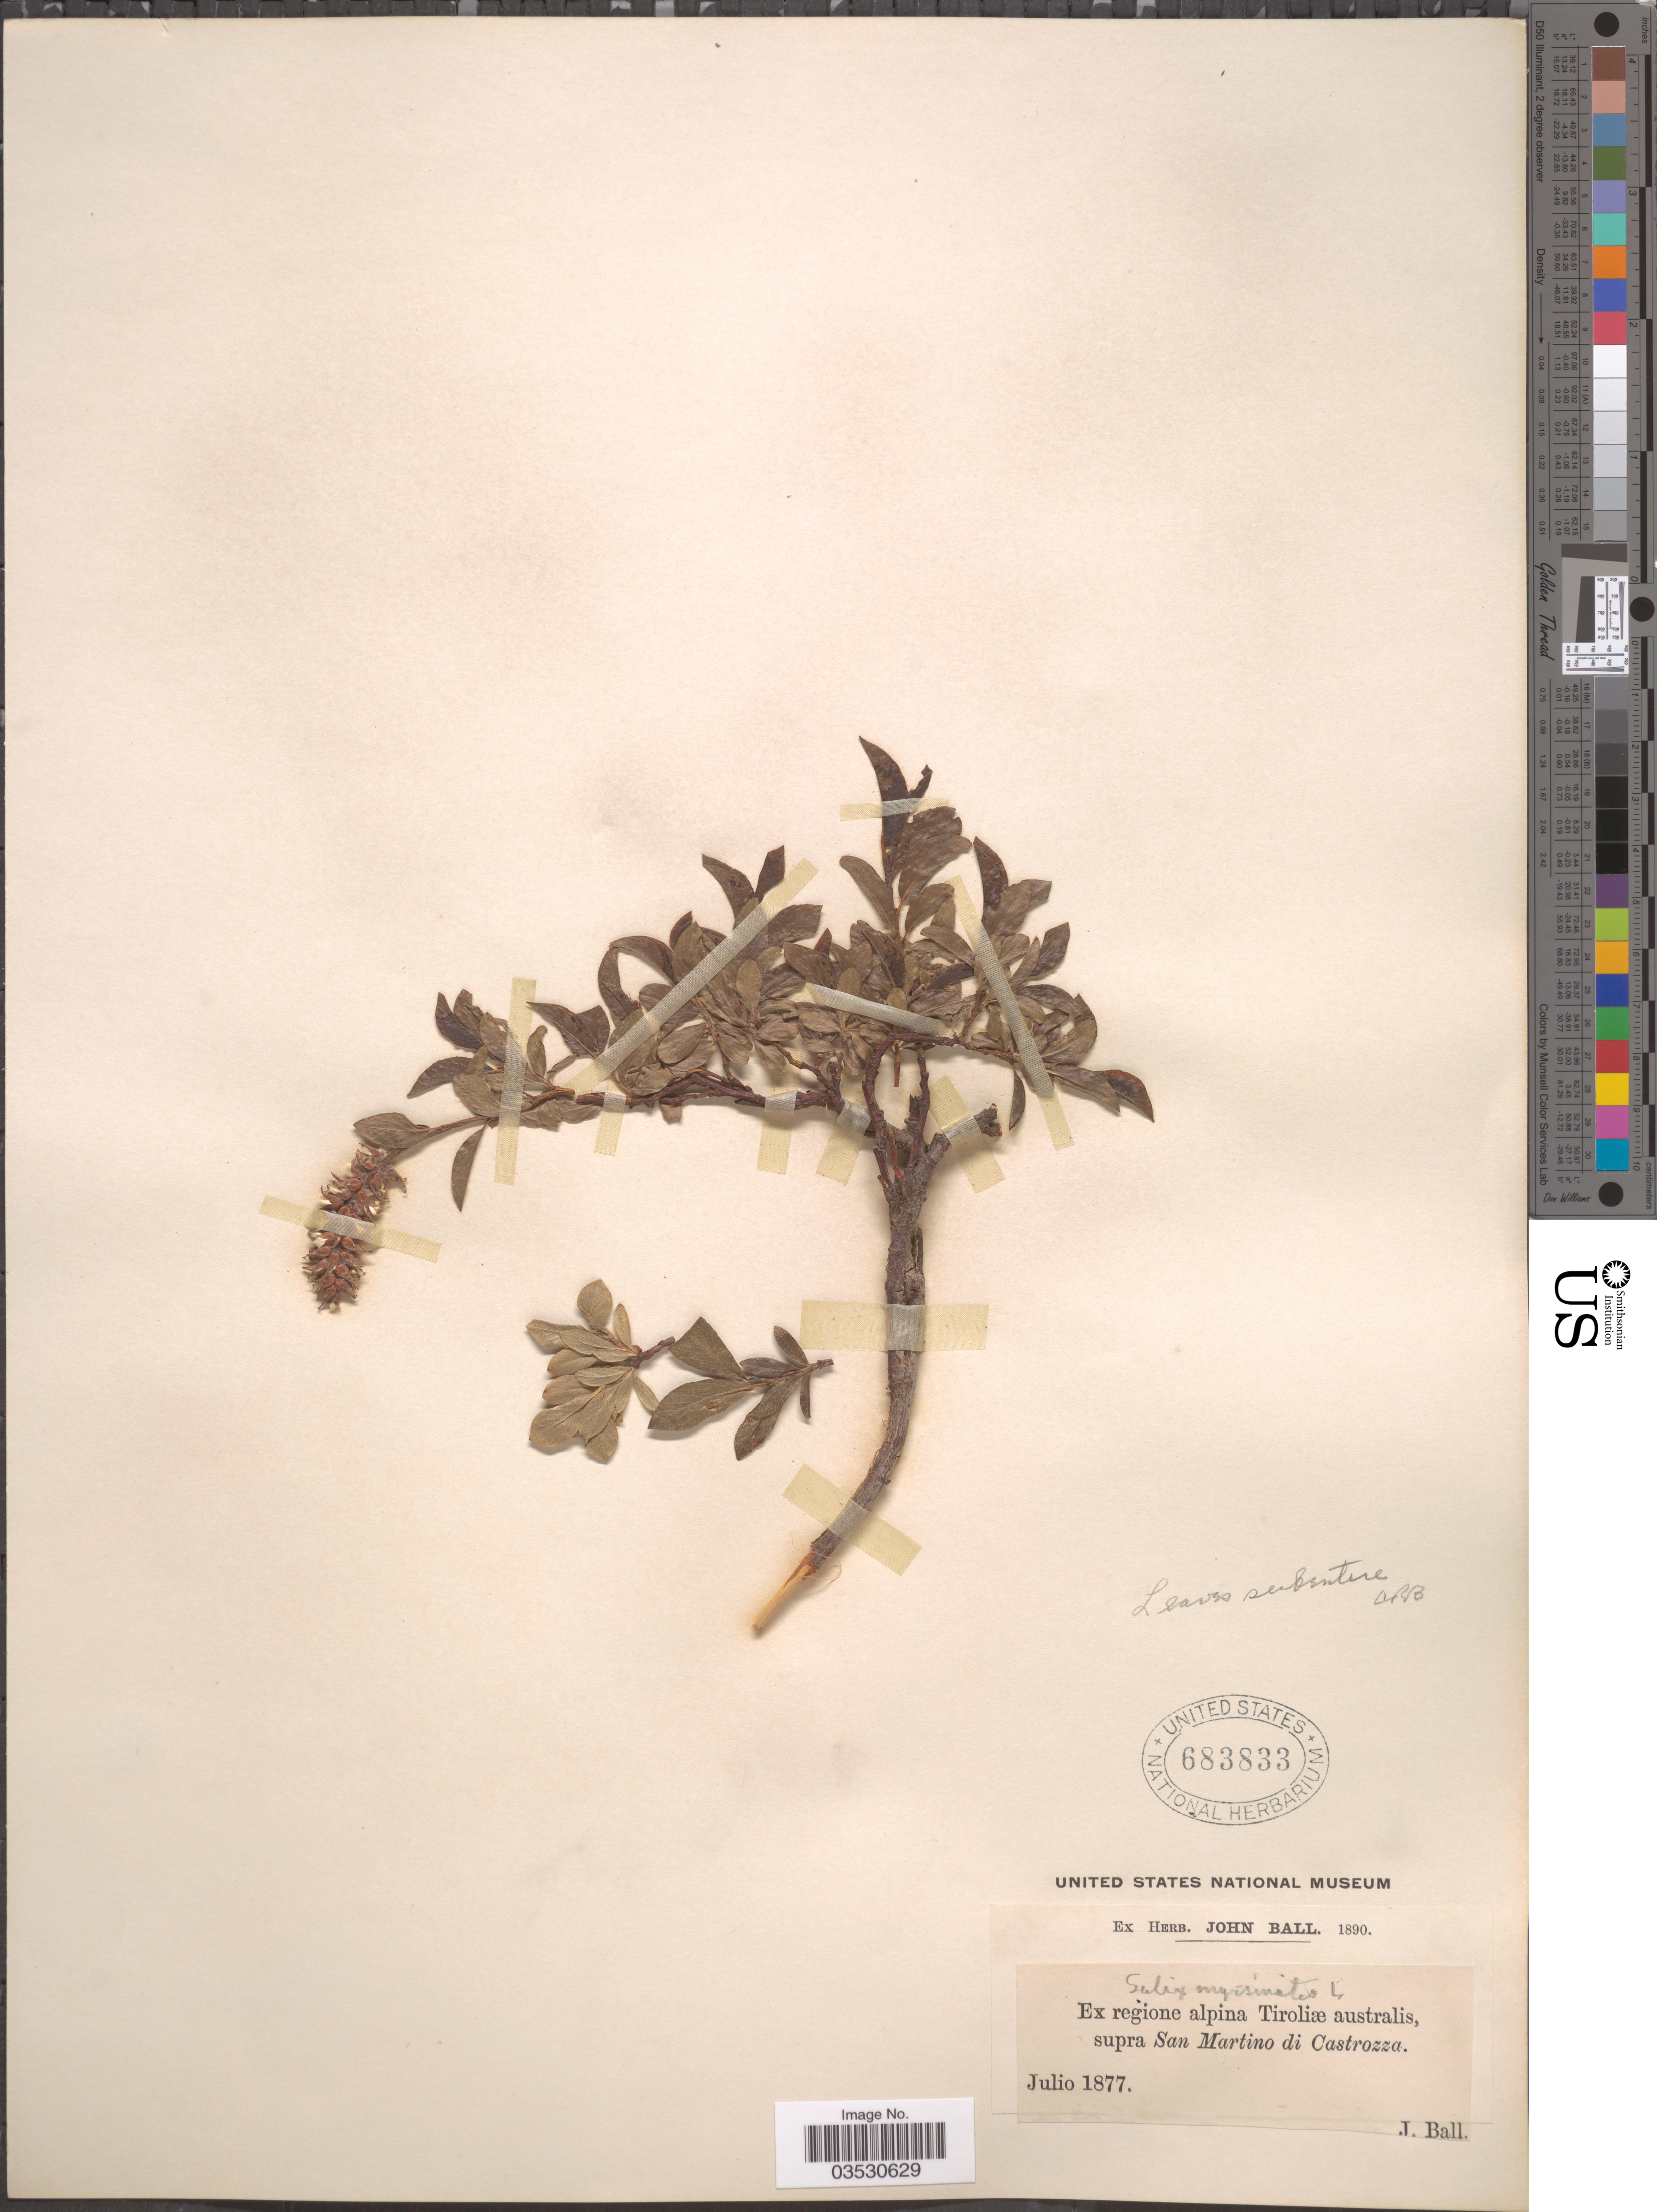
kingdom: Plantae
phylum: Tracheophyta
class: Magnoliopsida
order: Malpighiales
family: Salicaceae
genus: Salix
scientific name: Salix myrsinites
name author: L.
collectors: J. Ball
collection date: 1877-07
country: Italy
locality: Supra San Martino di Castrozza.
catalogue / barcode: US 683833